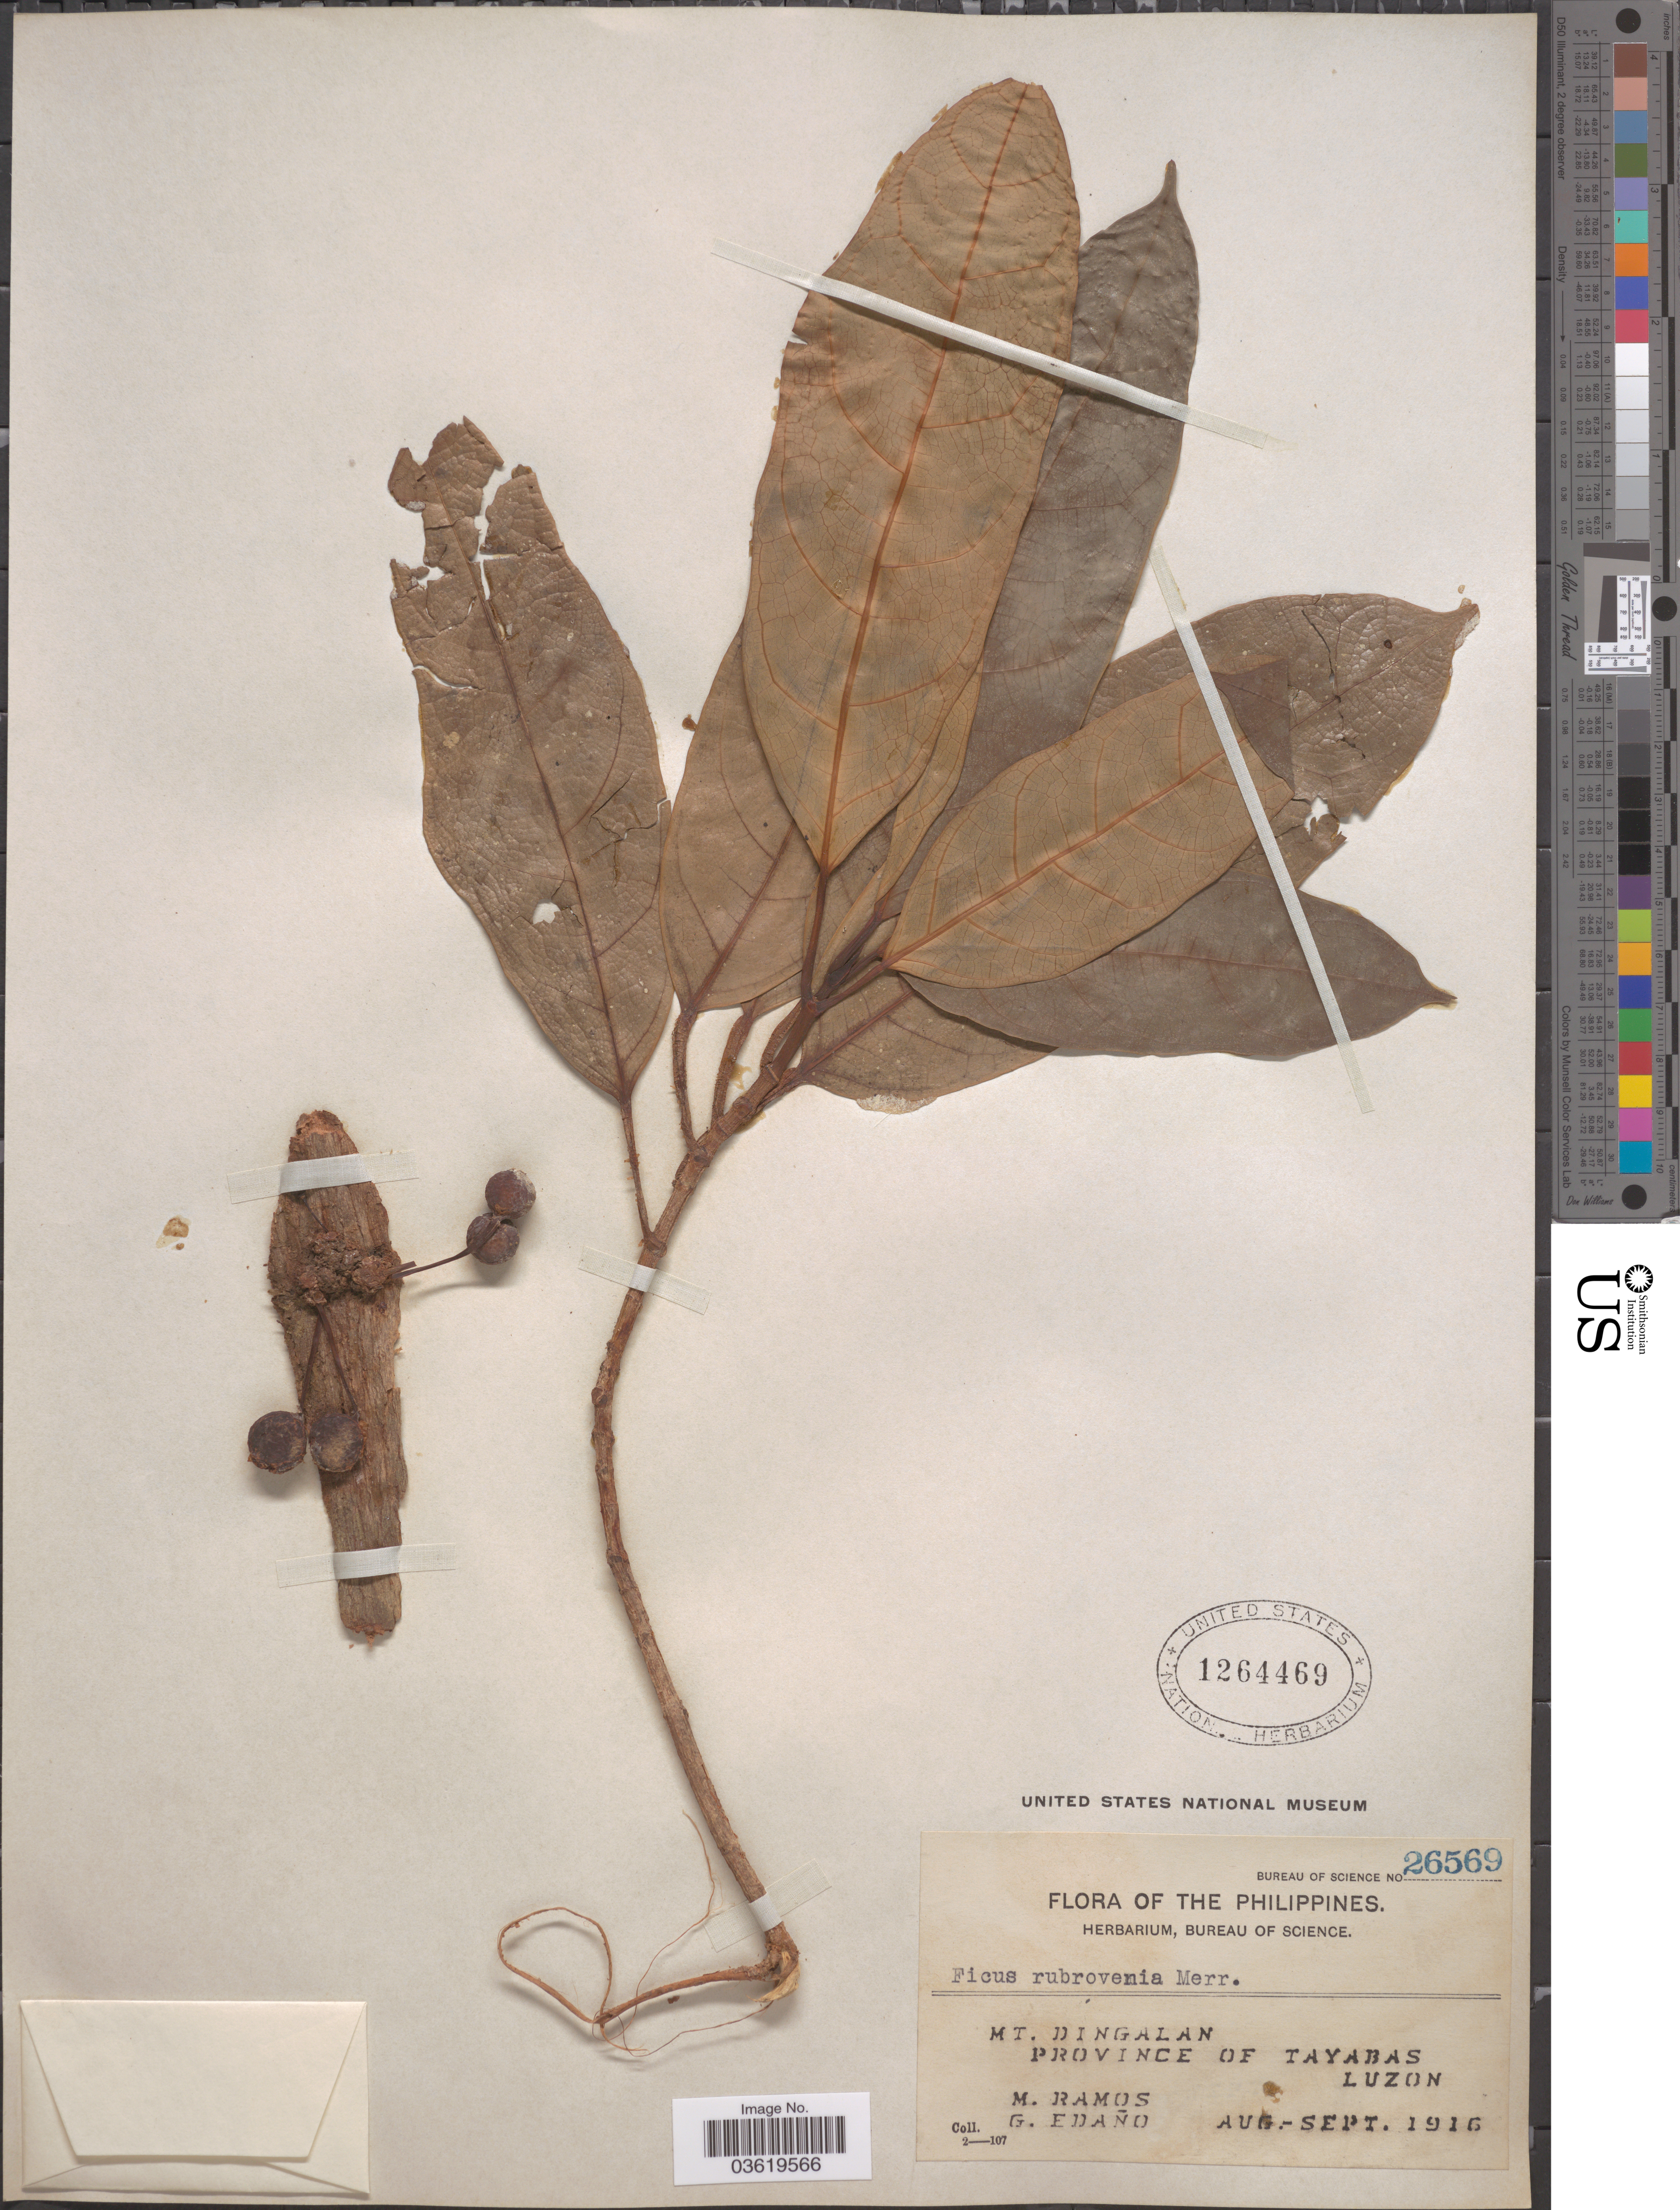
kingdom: Plantae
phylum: Tracheophyta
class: Magnoliopsida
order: Rosales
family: Moraceae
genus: Ficus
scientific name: Ficus repandifolia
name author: Elmer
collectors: M. Ramos & G. Edaño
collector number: Bureau of Science 26569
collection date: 1916-08/1916-09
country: Philippines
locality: Mt. Dingalan. Province of Tayabas. Luzon.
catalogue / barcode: US 1264469